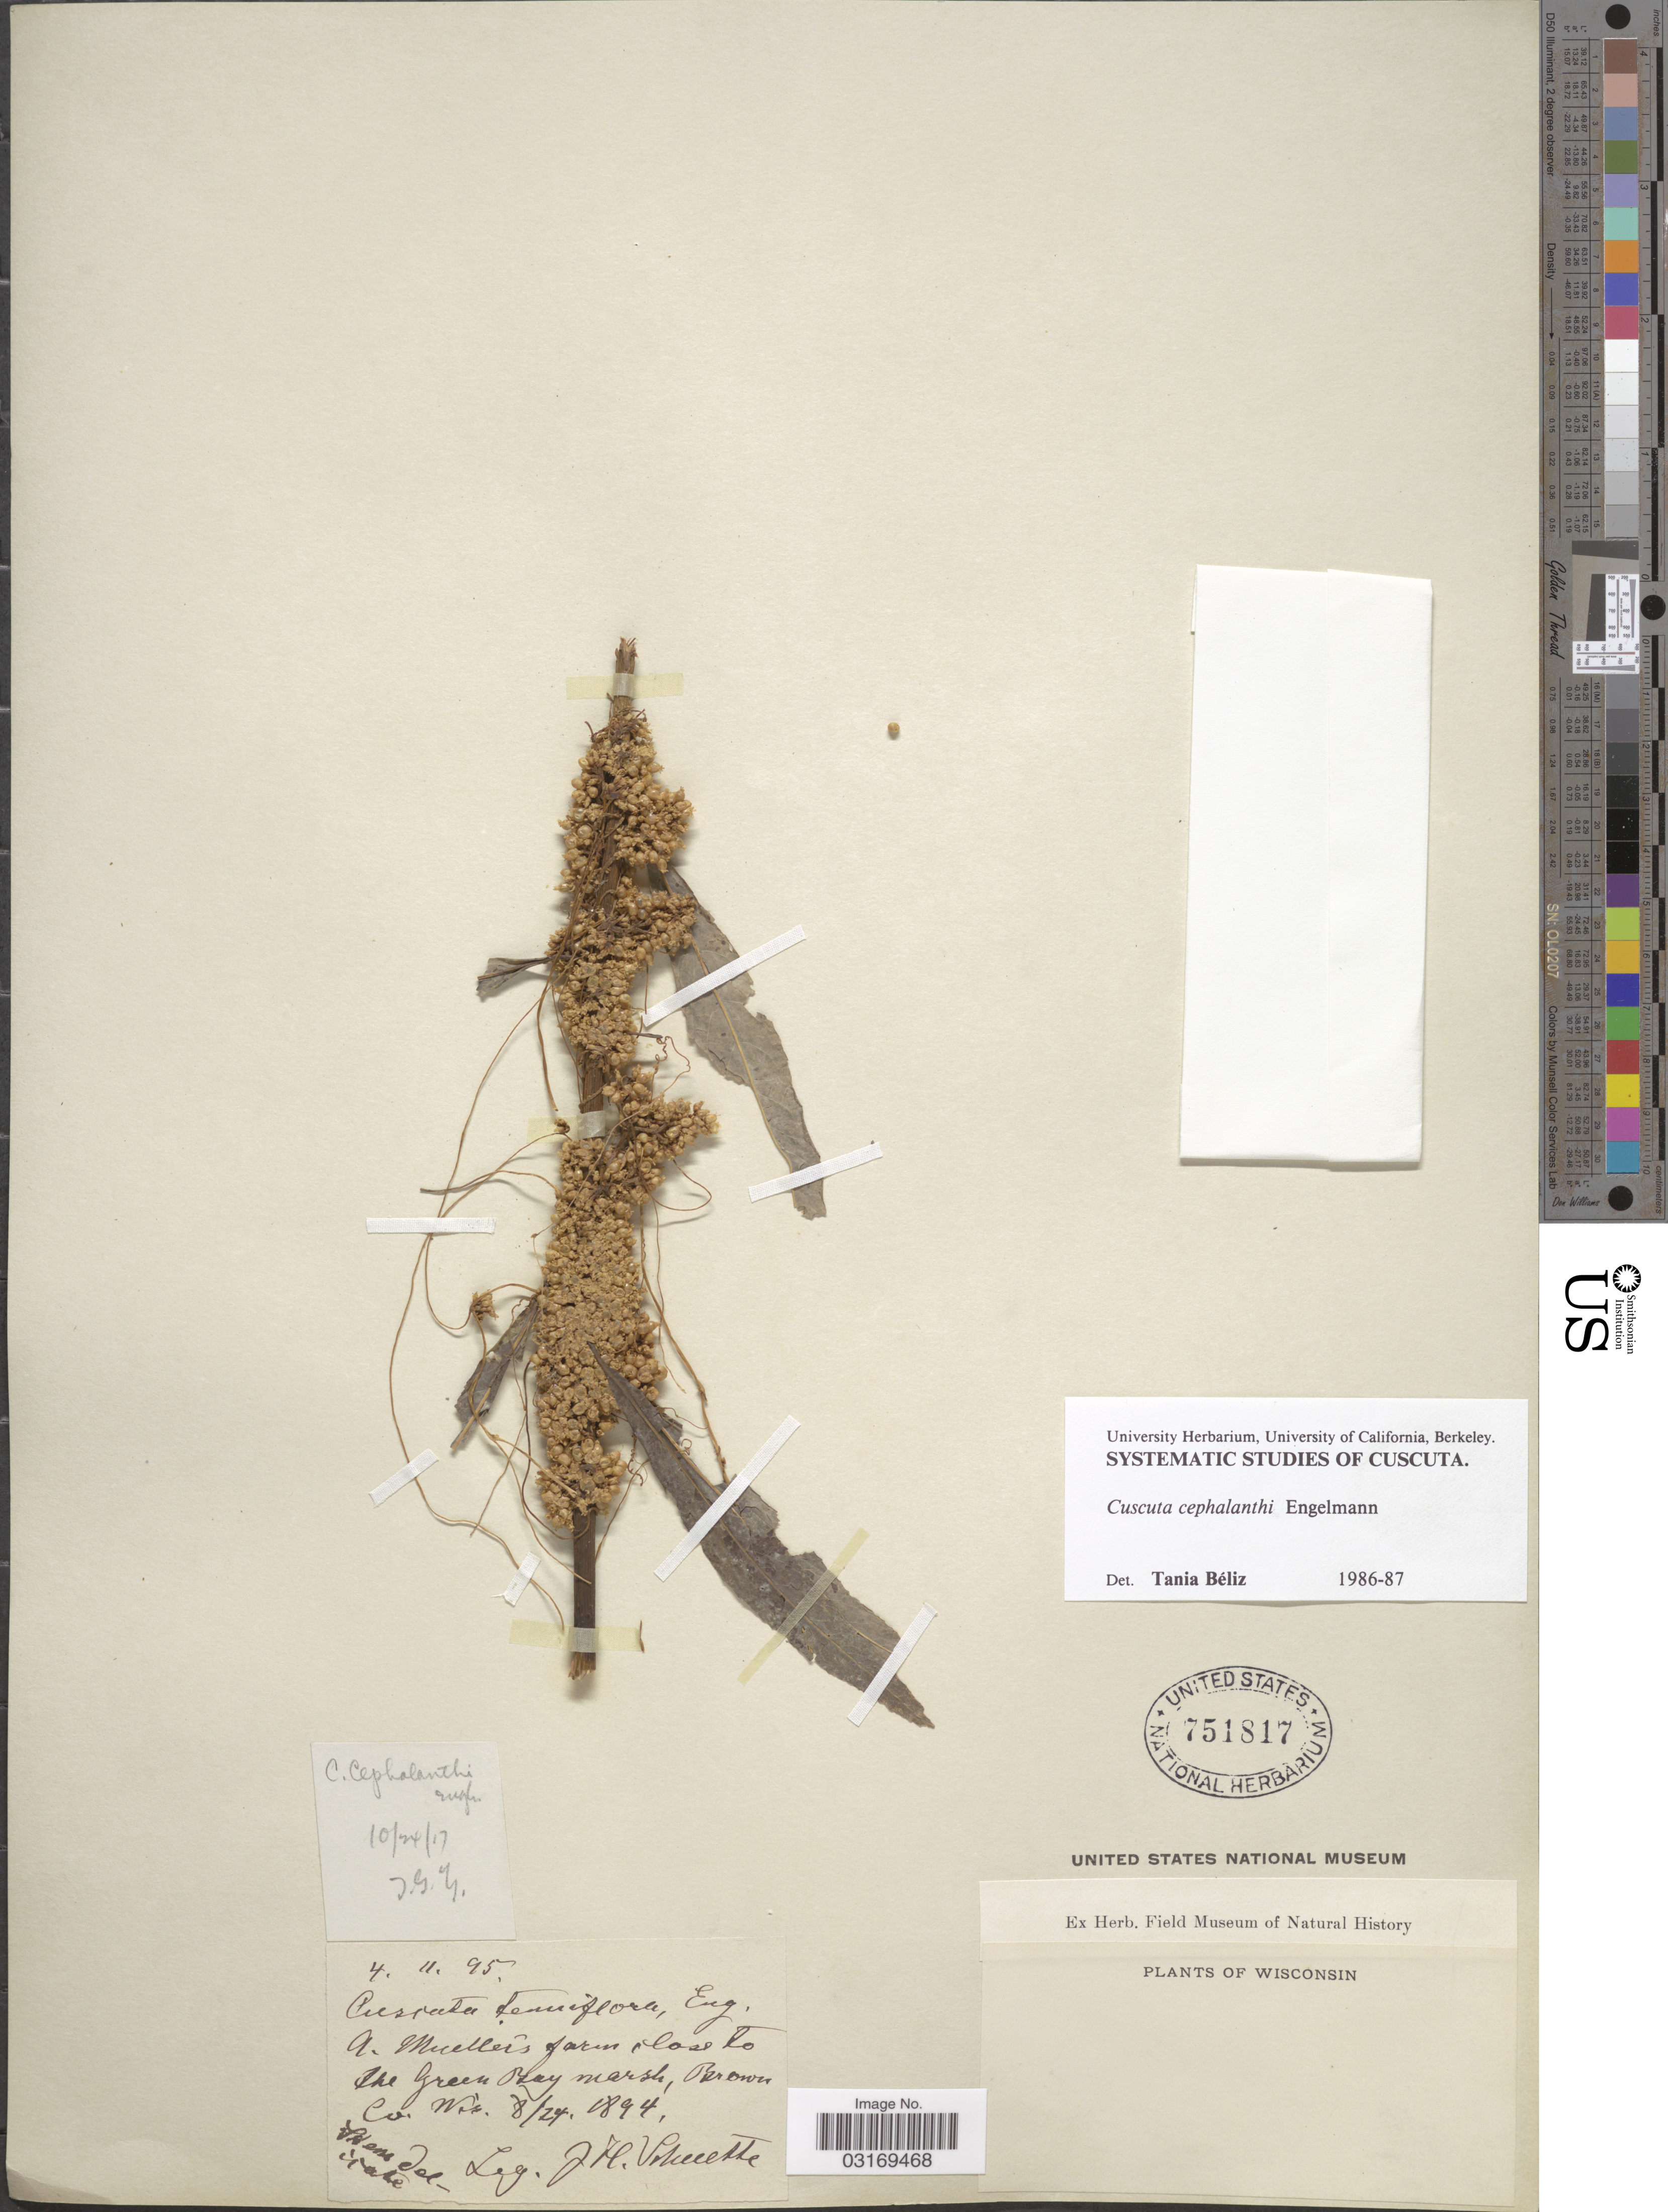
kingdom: Plantae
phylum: Tracheophyta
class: Magnoliopsida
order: Solanales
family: Convolvulaceae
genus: Cuscuta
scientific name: Cuscuta cephalanthi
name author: Engelm.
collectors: J. H. Schuette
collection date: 1894-08-24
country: United States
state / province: Wisconsin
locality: The Green Bay marsh, Brown Co.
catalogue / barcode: US 751817